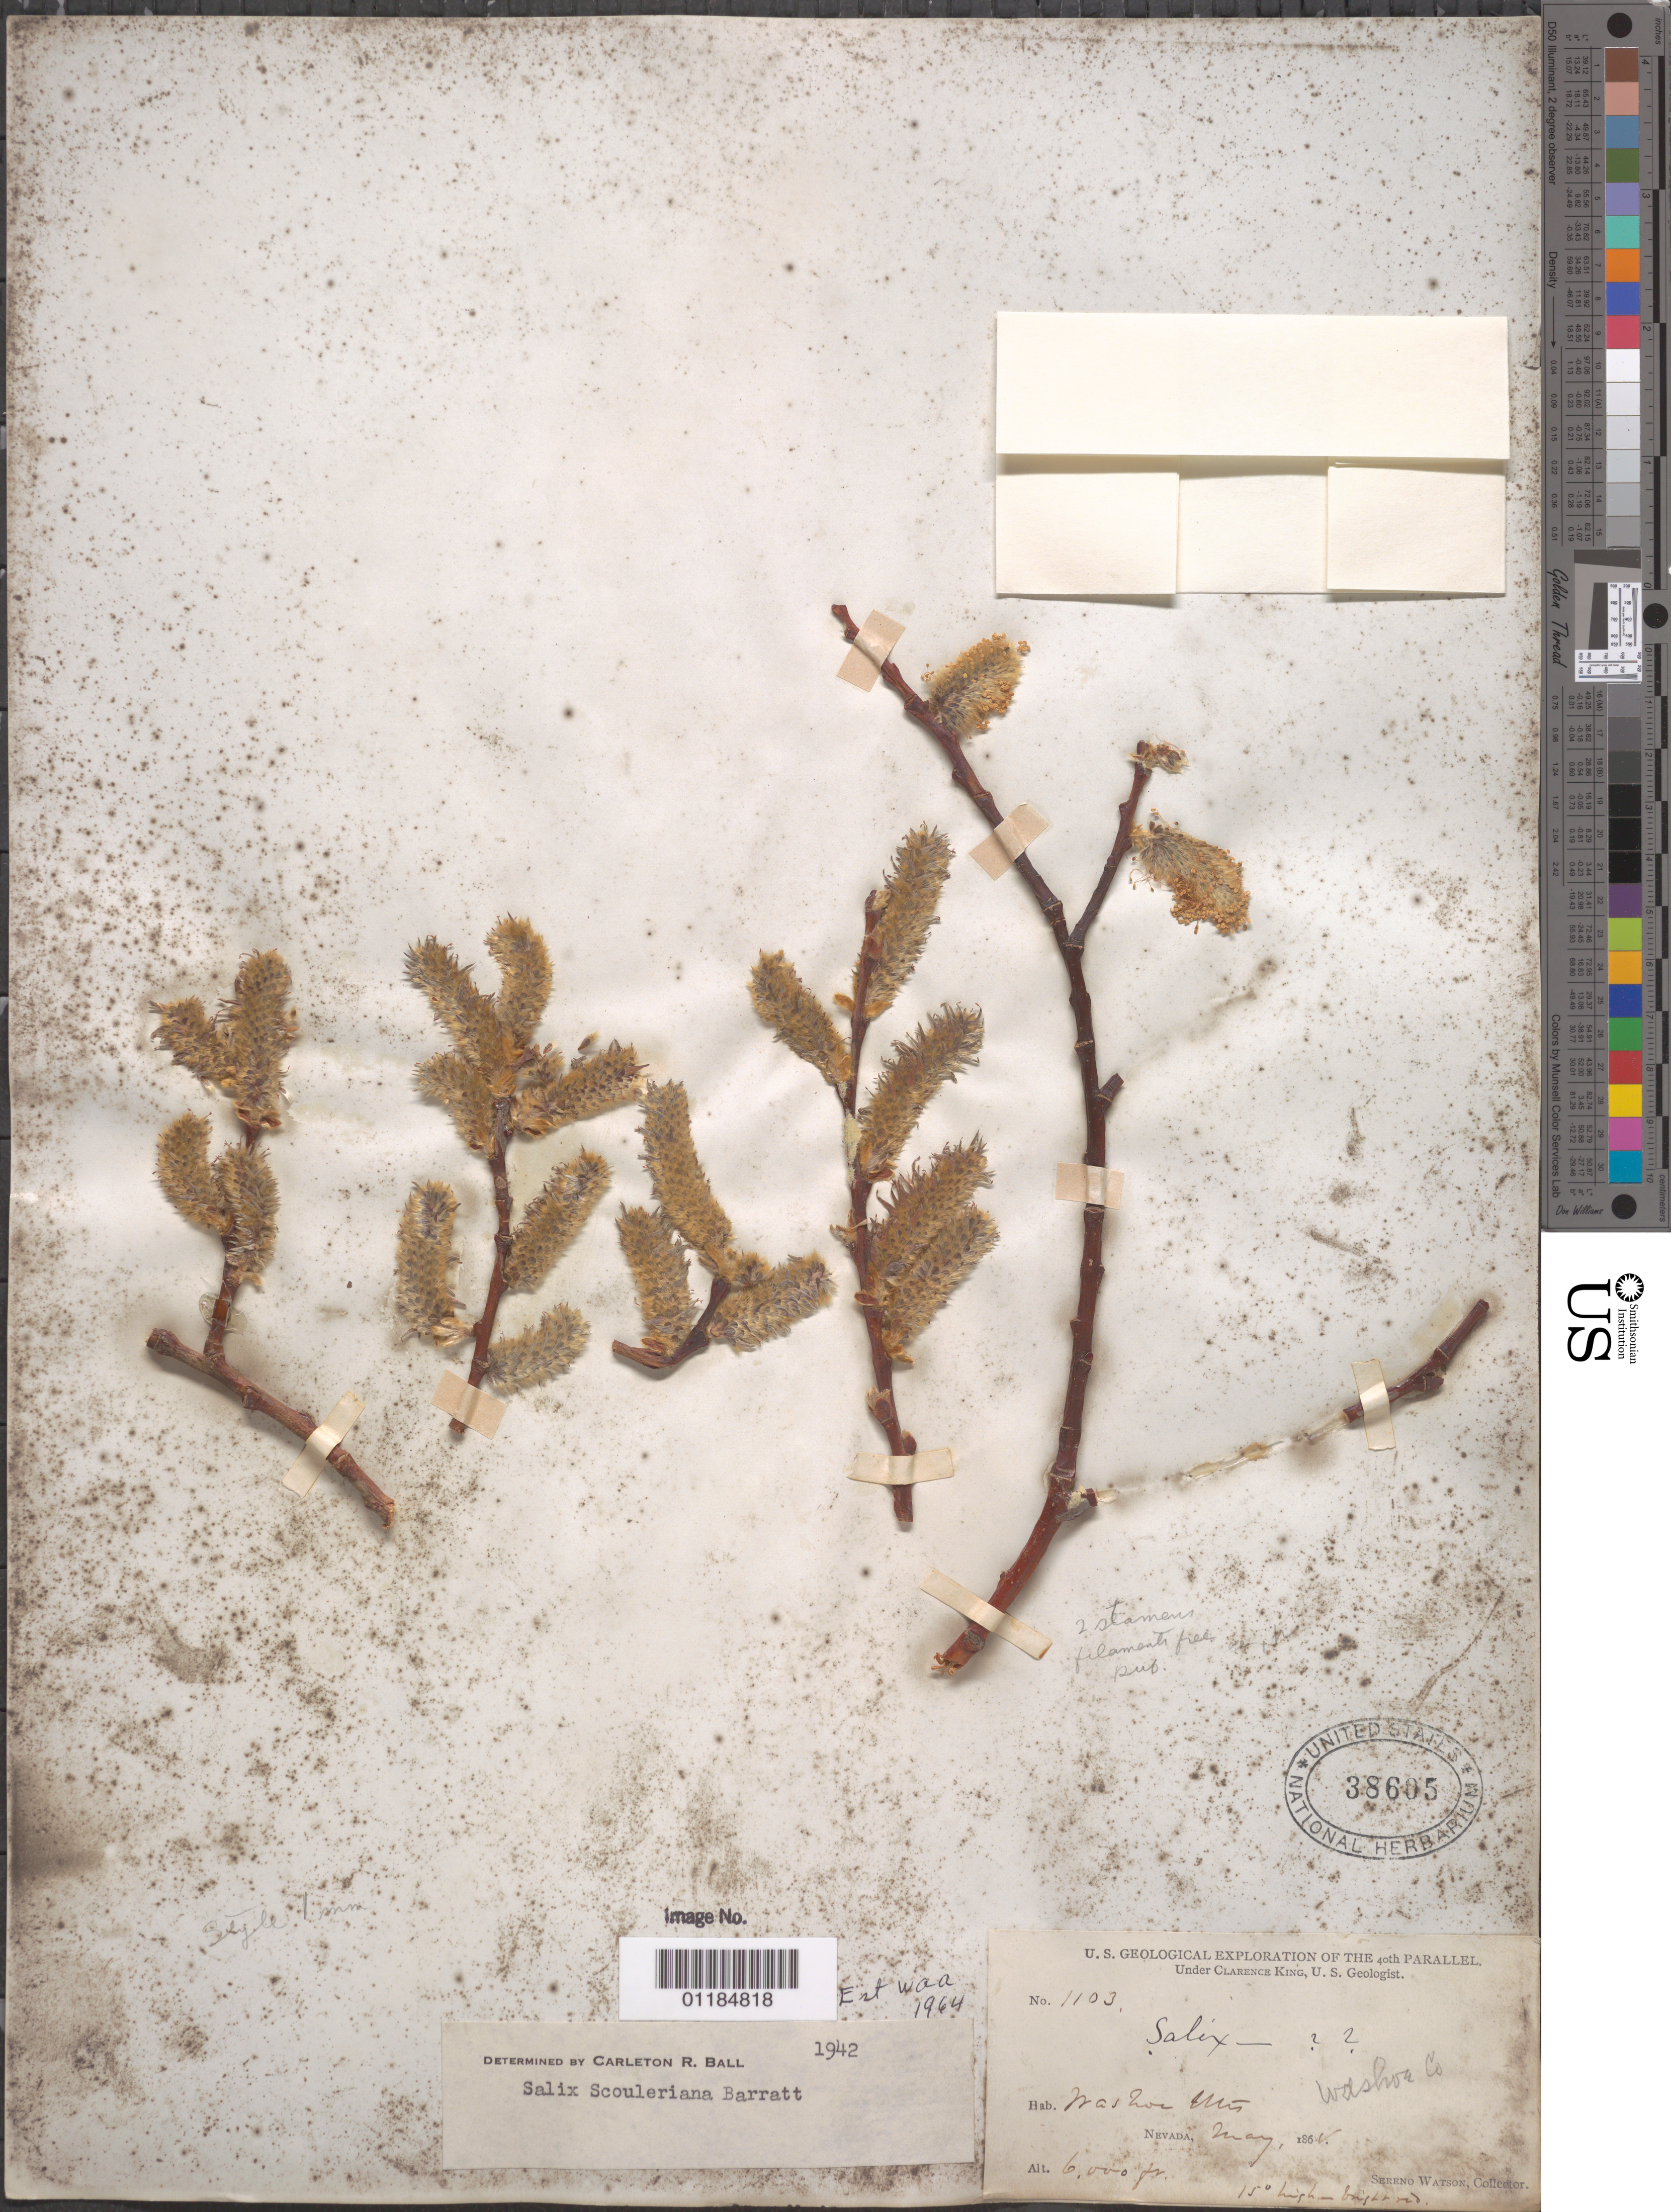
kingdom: Plantae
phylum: Tracheophyta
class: Magnoliopsida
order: Malpighiales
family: Salicaceae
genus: Salix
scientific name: Salix scouleriana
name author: Barratt ex Hook.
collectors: S. Watson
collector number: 1103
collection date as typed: May 1868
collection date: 1868-05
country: United States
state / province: Nevada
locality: Washoe Mts.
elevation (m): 1829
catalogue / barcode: US 38605